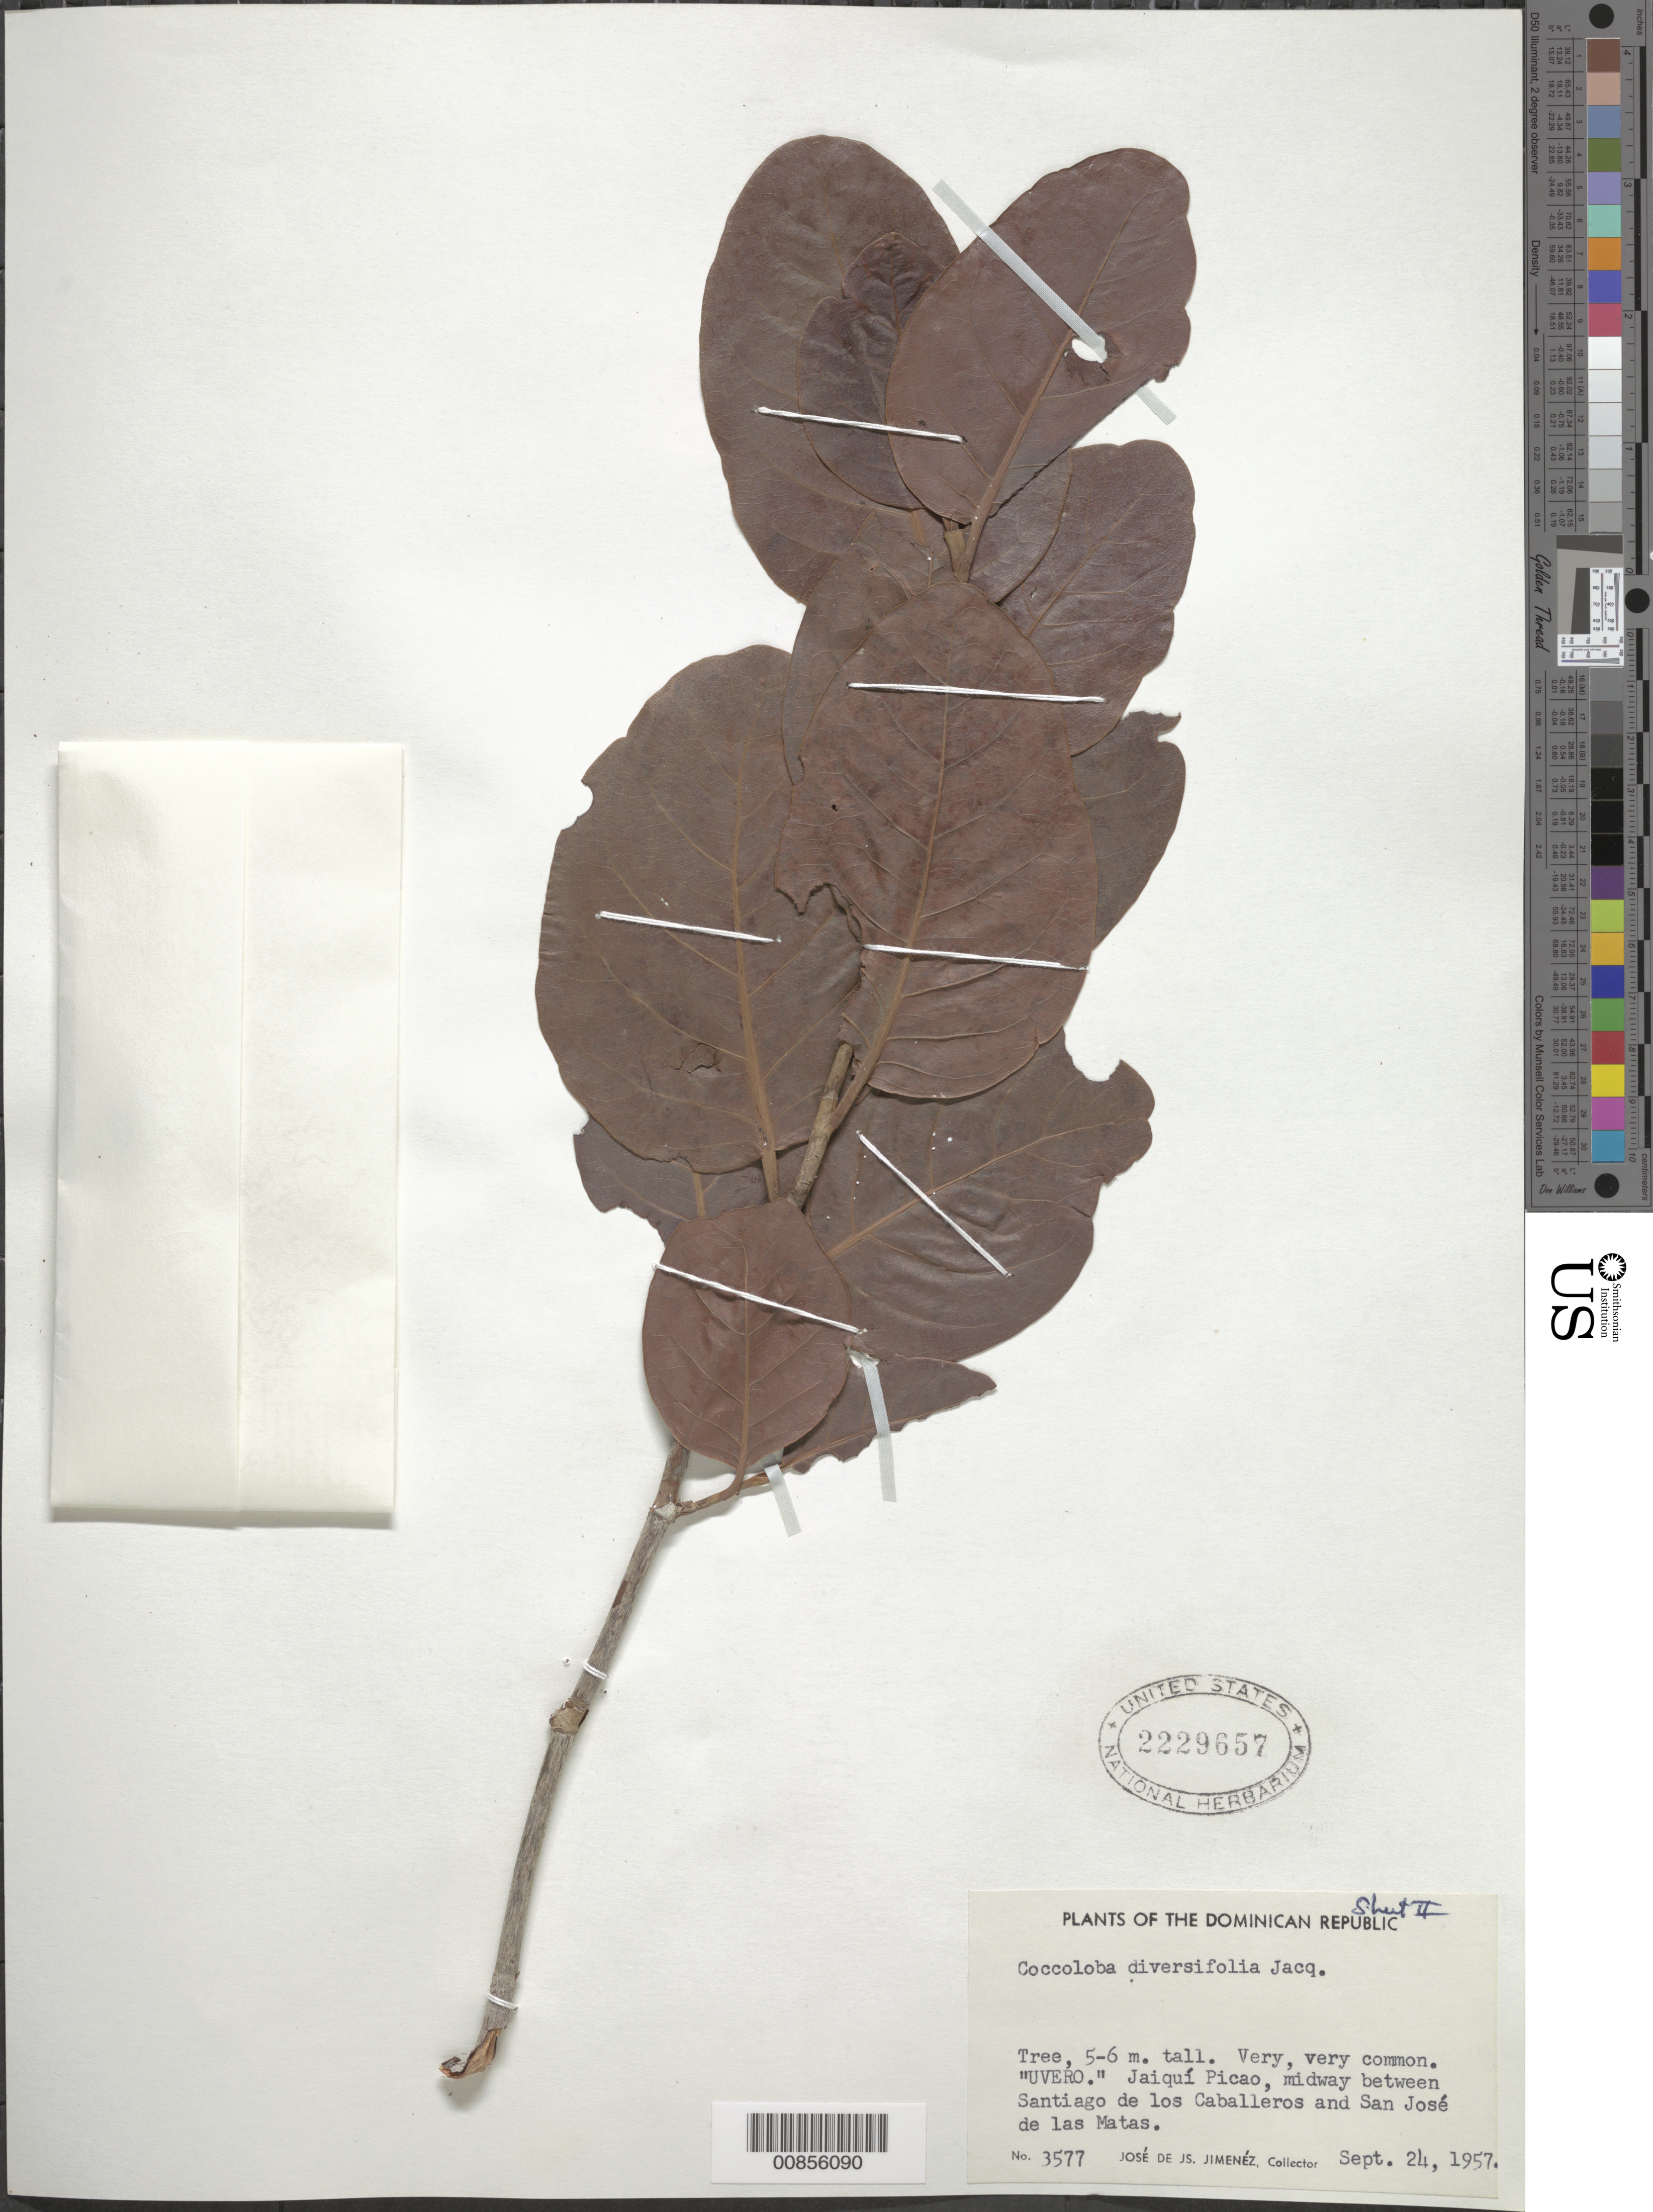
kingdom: Plantae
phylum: Tracheophyta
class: Magnoliopsida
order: Caryophyllales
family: Polygonaceae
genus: Coccoloba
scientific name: Coccoloba diversifolia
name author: Jacq.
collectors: J. J. Jiménez Almonte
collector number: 3577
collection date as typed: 24 Sep 1957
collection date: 1957-09-24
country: Dominican Republic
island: Hispaniola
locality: Jaiquí Picado, midway between Santiago de los Caballeros and San José de las Matas.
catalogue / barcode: US 2229657